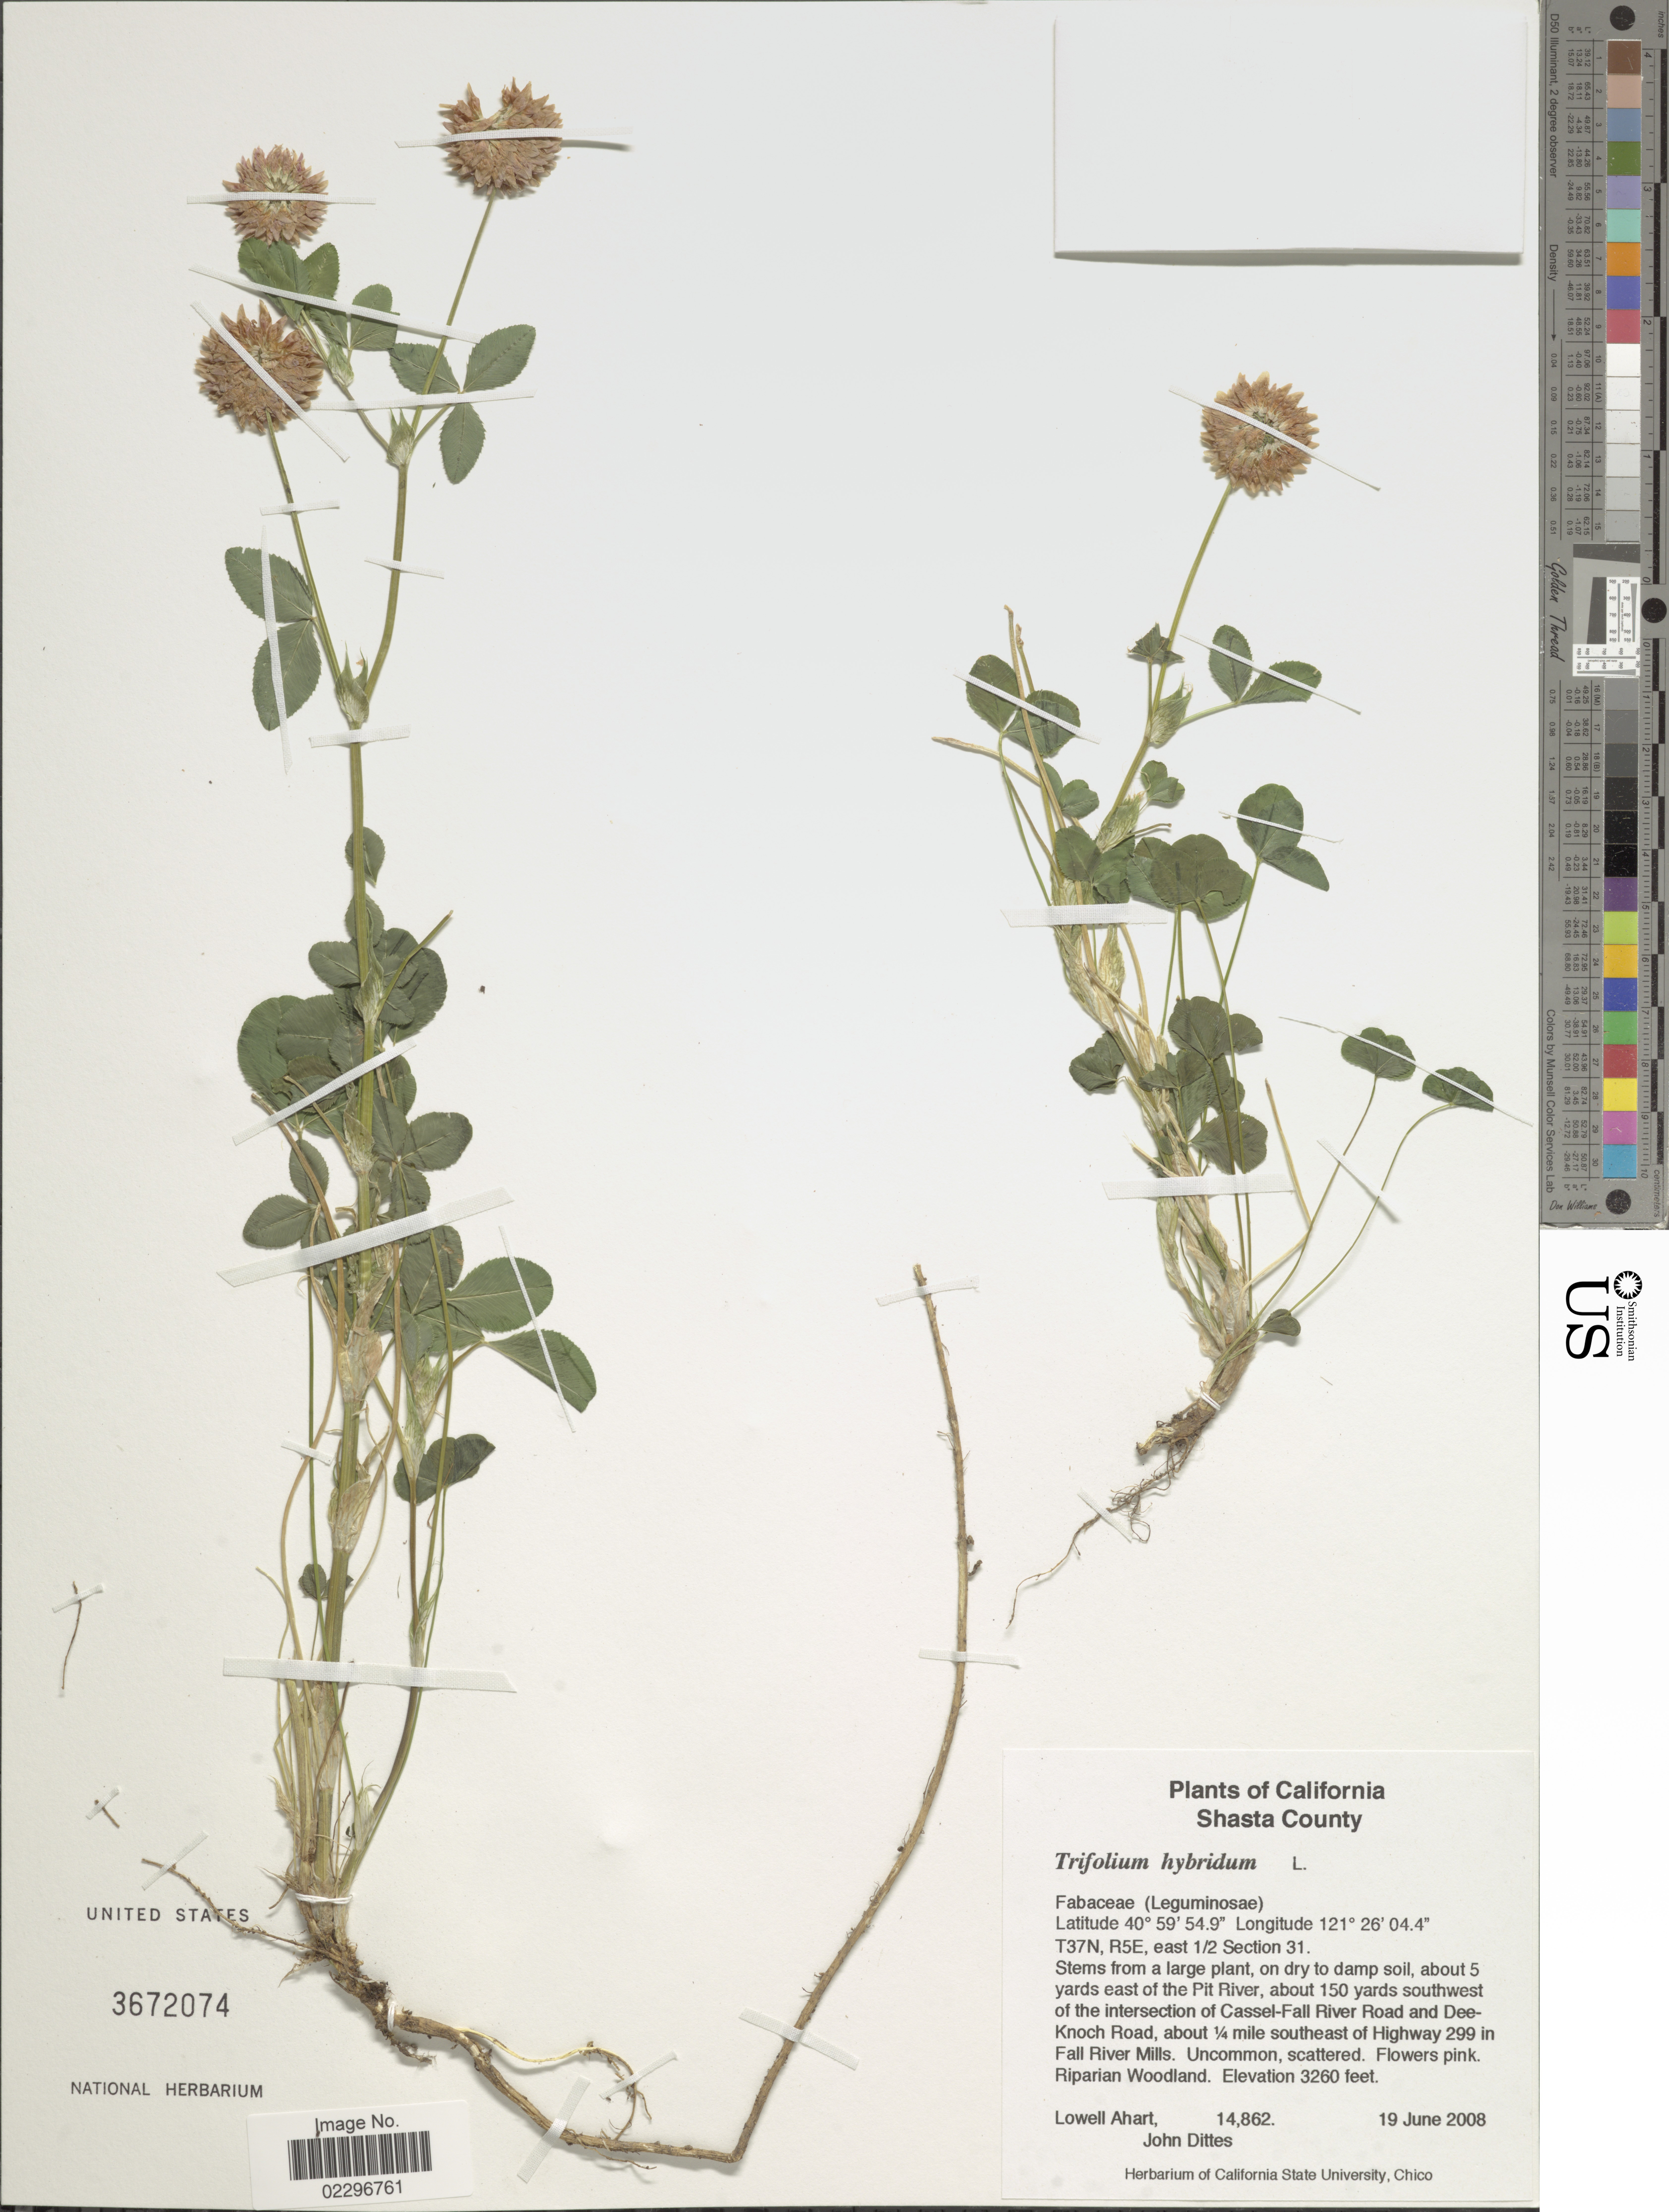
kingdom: Plantae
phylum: Tracheophyta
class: Magnoliopsida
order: Fabales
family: Fabaceae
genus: Trifolium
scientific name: Trifolium hybridum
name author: L.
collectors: L. Ahart & J. Dittes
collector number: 14862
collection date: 2008-06-19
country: United States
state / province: California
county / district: Shasta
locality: Shasta County. T37N, R5E, east 1/2 Section 31. About 5 yards east of the Pit River, about 150 yards southwest of the intersection of Cassel-Fall River Road and Deeknoch Road, about 1/4 mile southeast of Highway 299 in Fall River Mills.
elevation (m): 994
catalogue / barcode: US 3672074